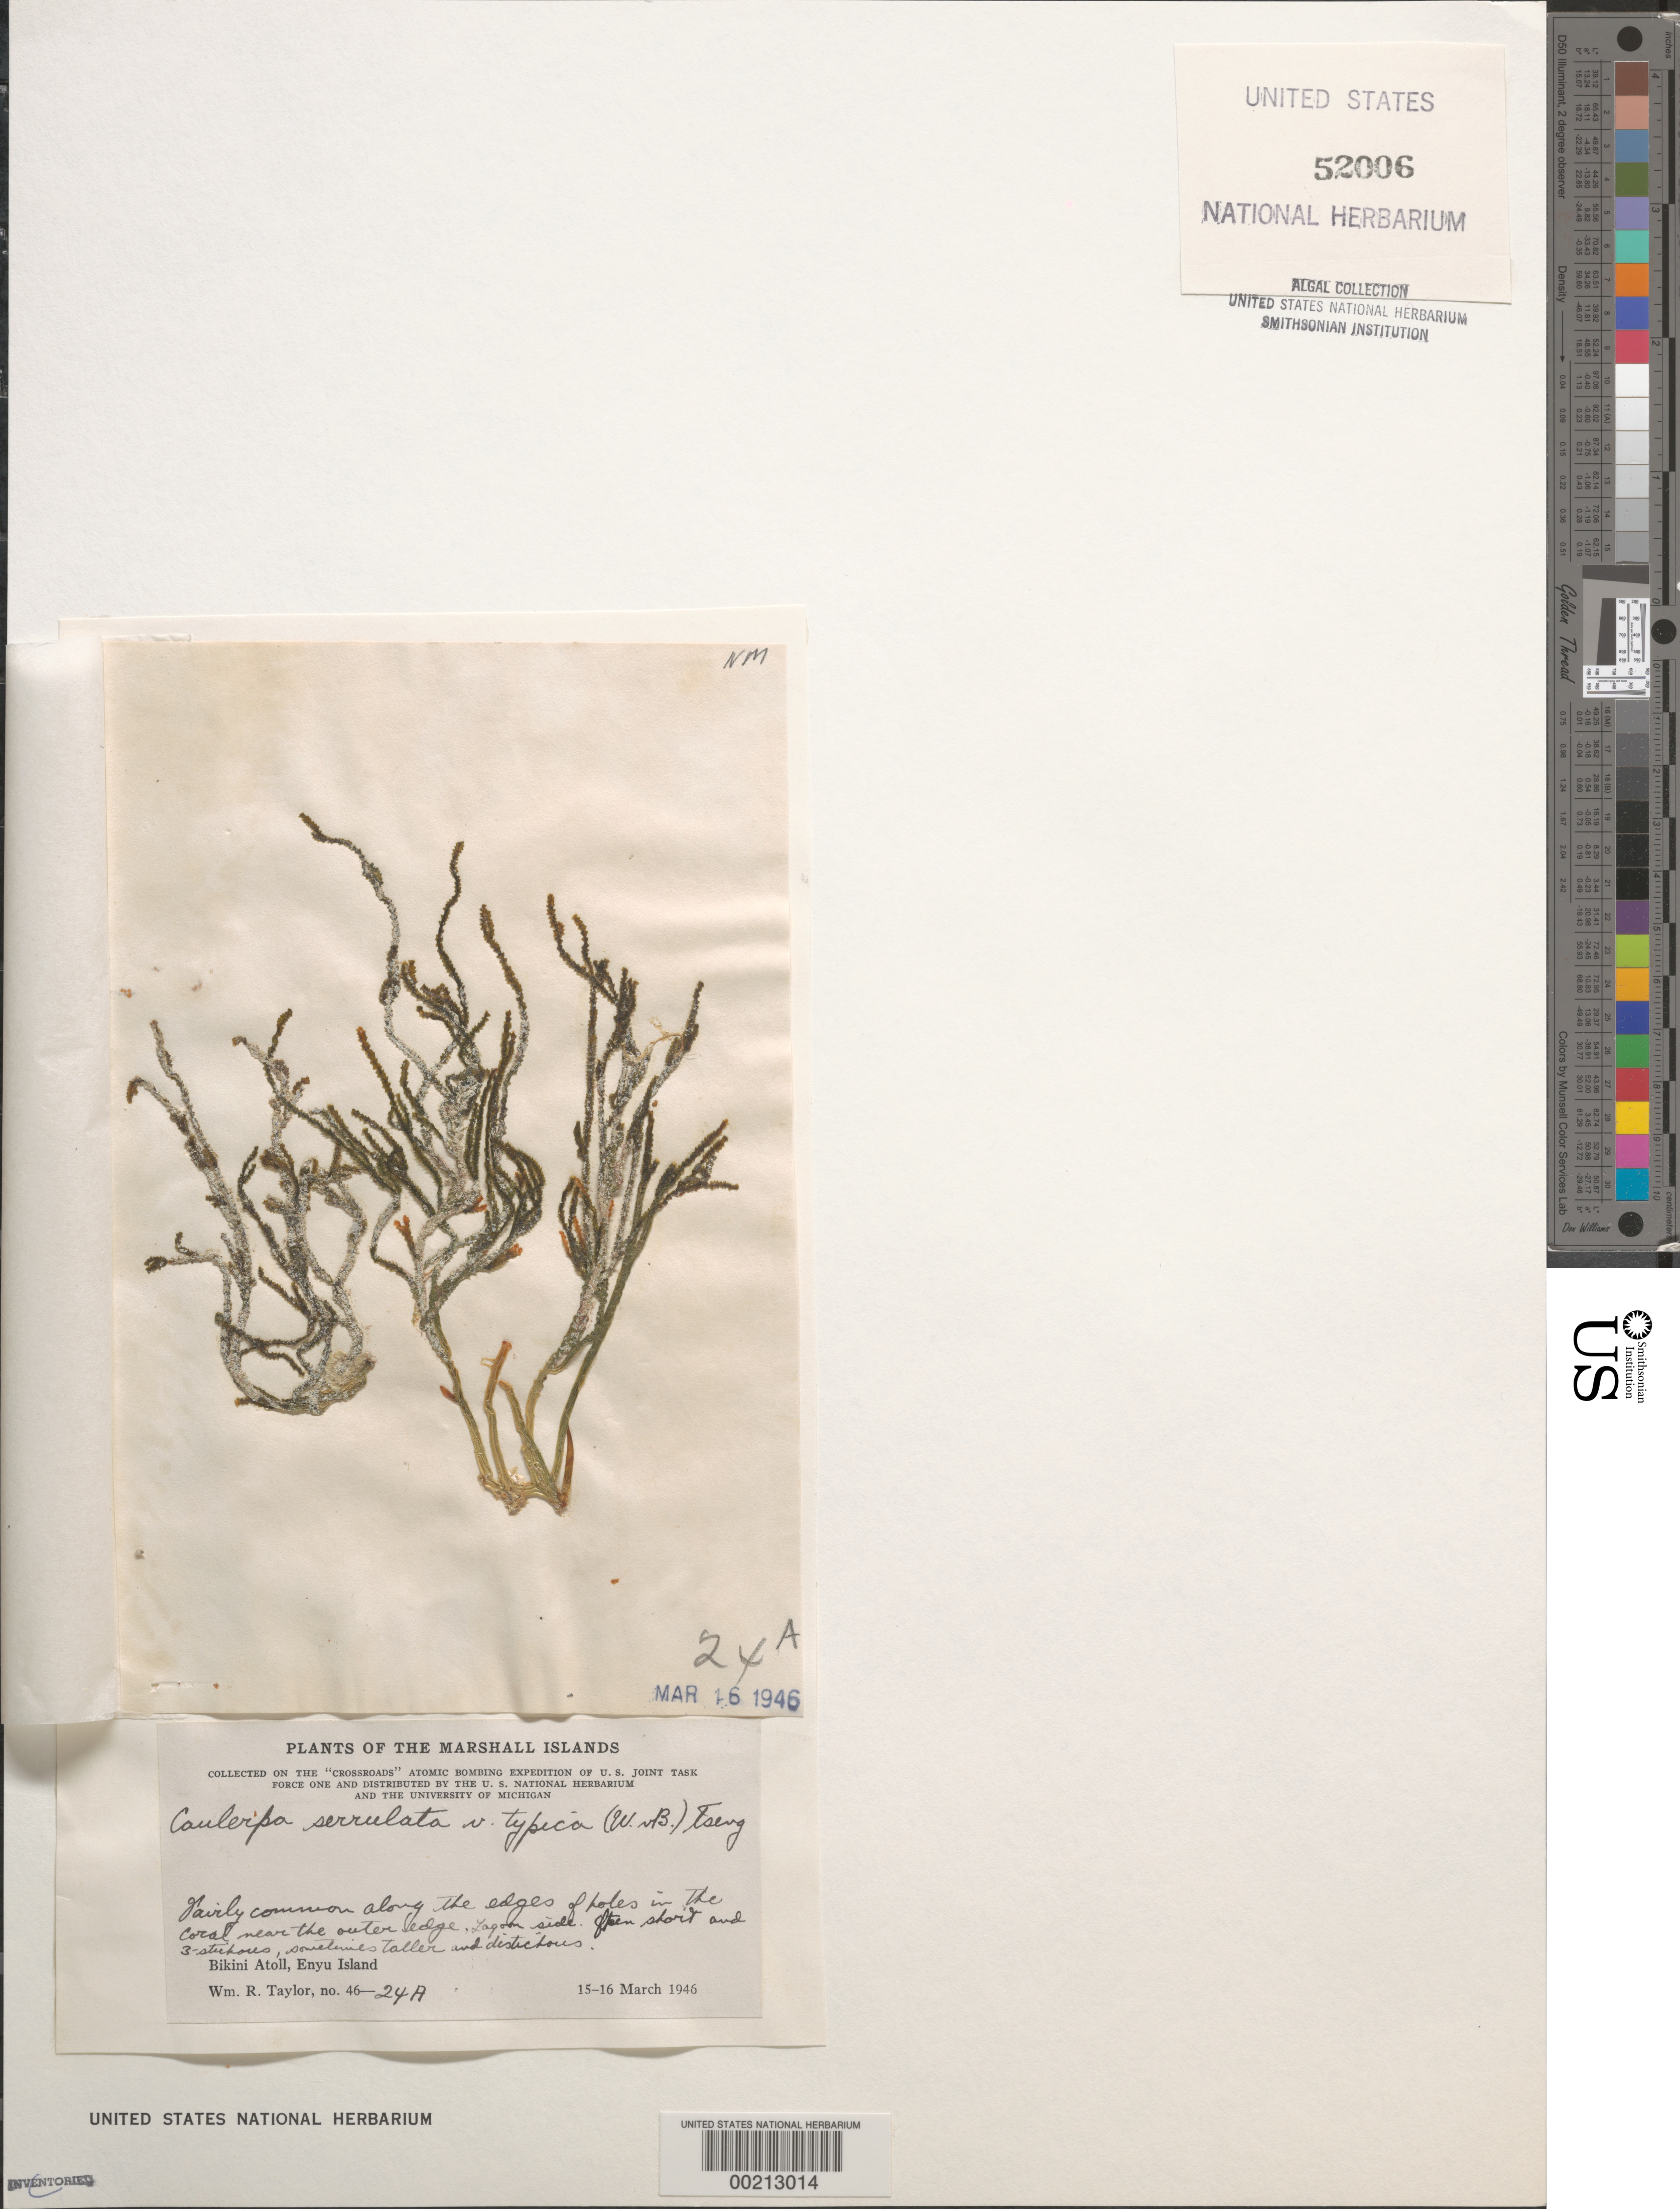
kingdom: Plantae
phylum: Chlorophyta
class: Ulvophyceae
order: Bryopsidales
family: Caulerpaceae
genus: Caulerpa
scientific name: Caulerpa serrulata var. typica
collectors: W. R. Taylor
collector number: WRT 46-24a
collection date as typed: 15 Mar 1946 TO 16 Mar 1946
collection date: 1946-03-15/1946-03-16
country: Marshall Islands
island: Bikini Atoll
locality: Enyu Islet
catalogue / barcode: US 52006